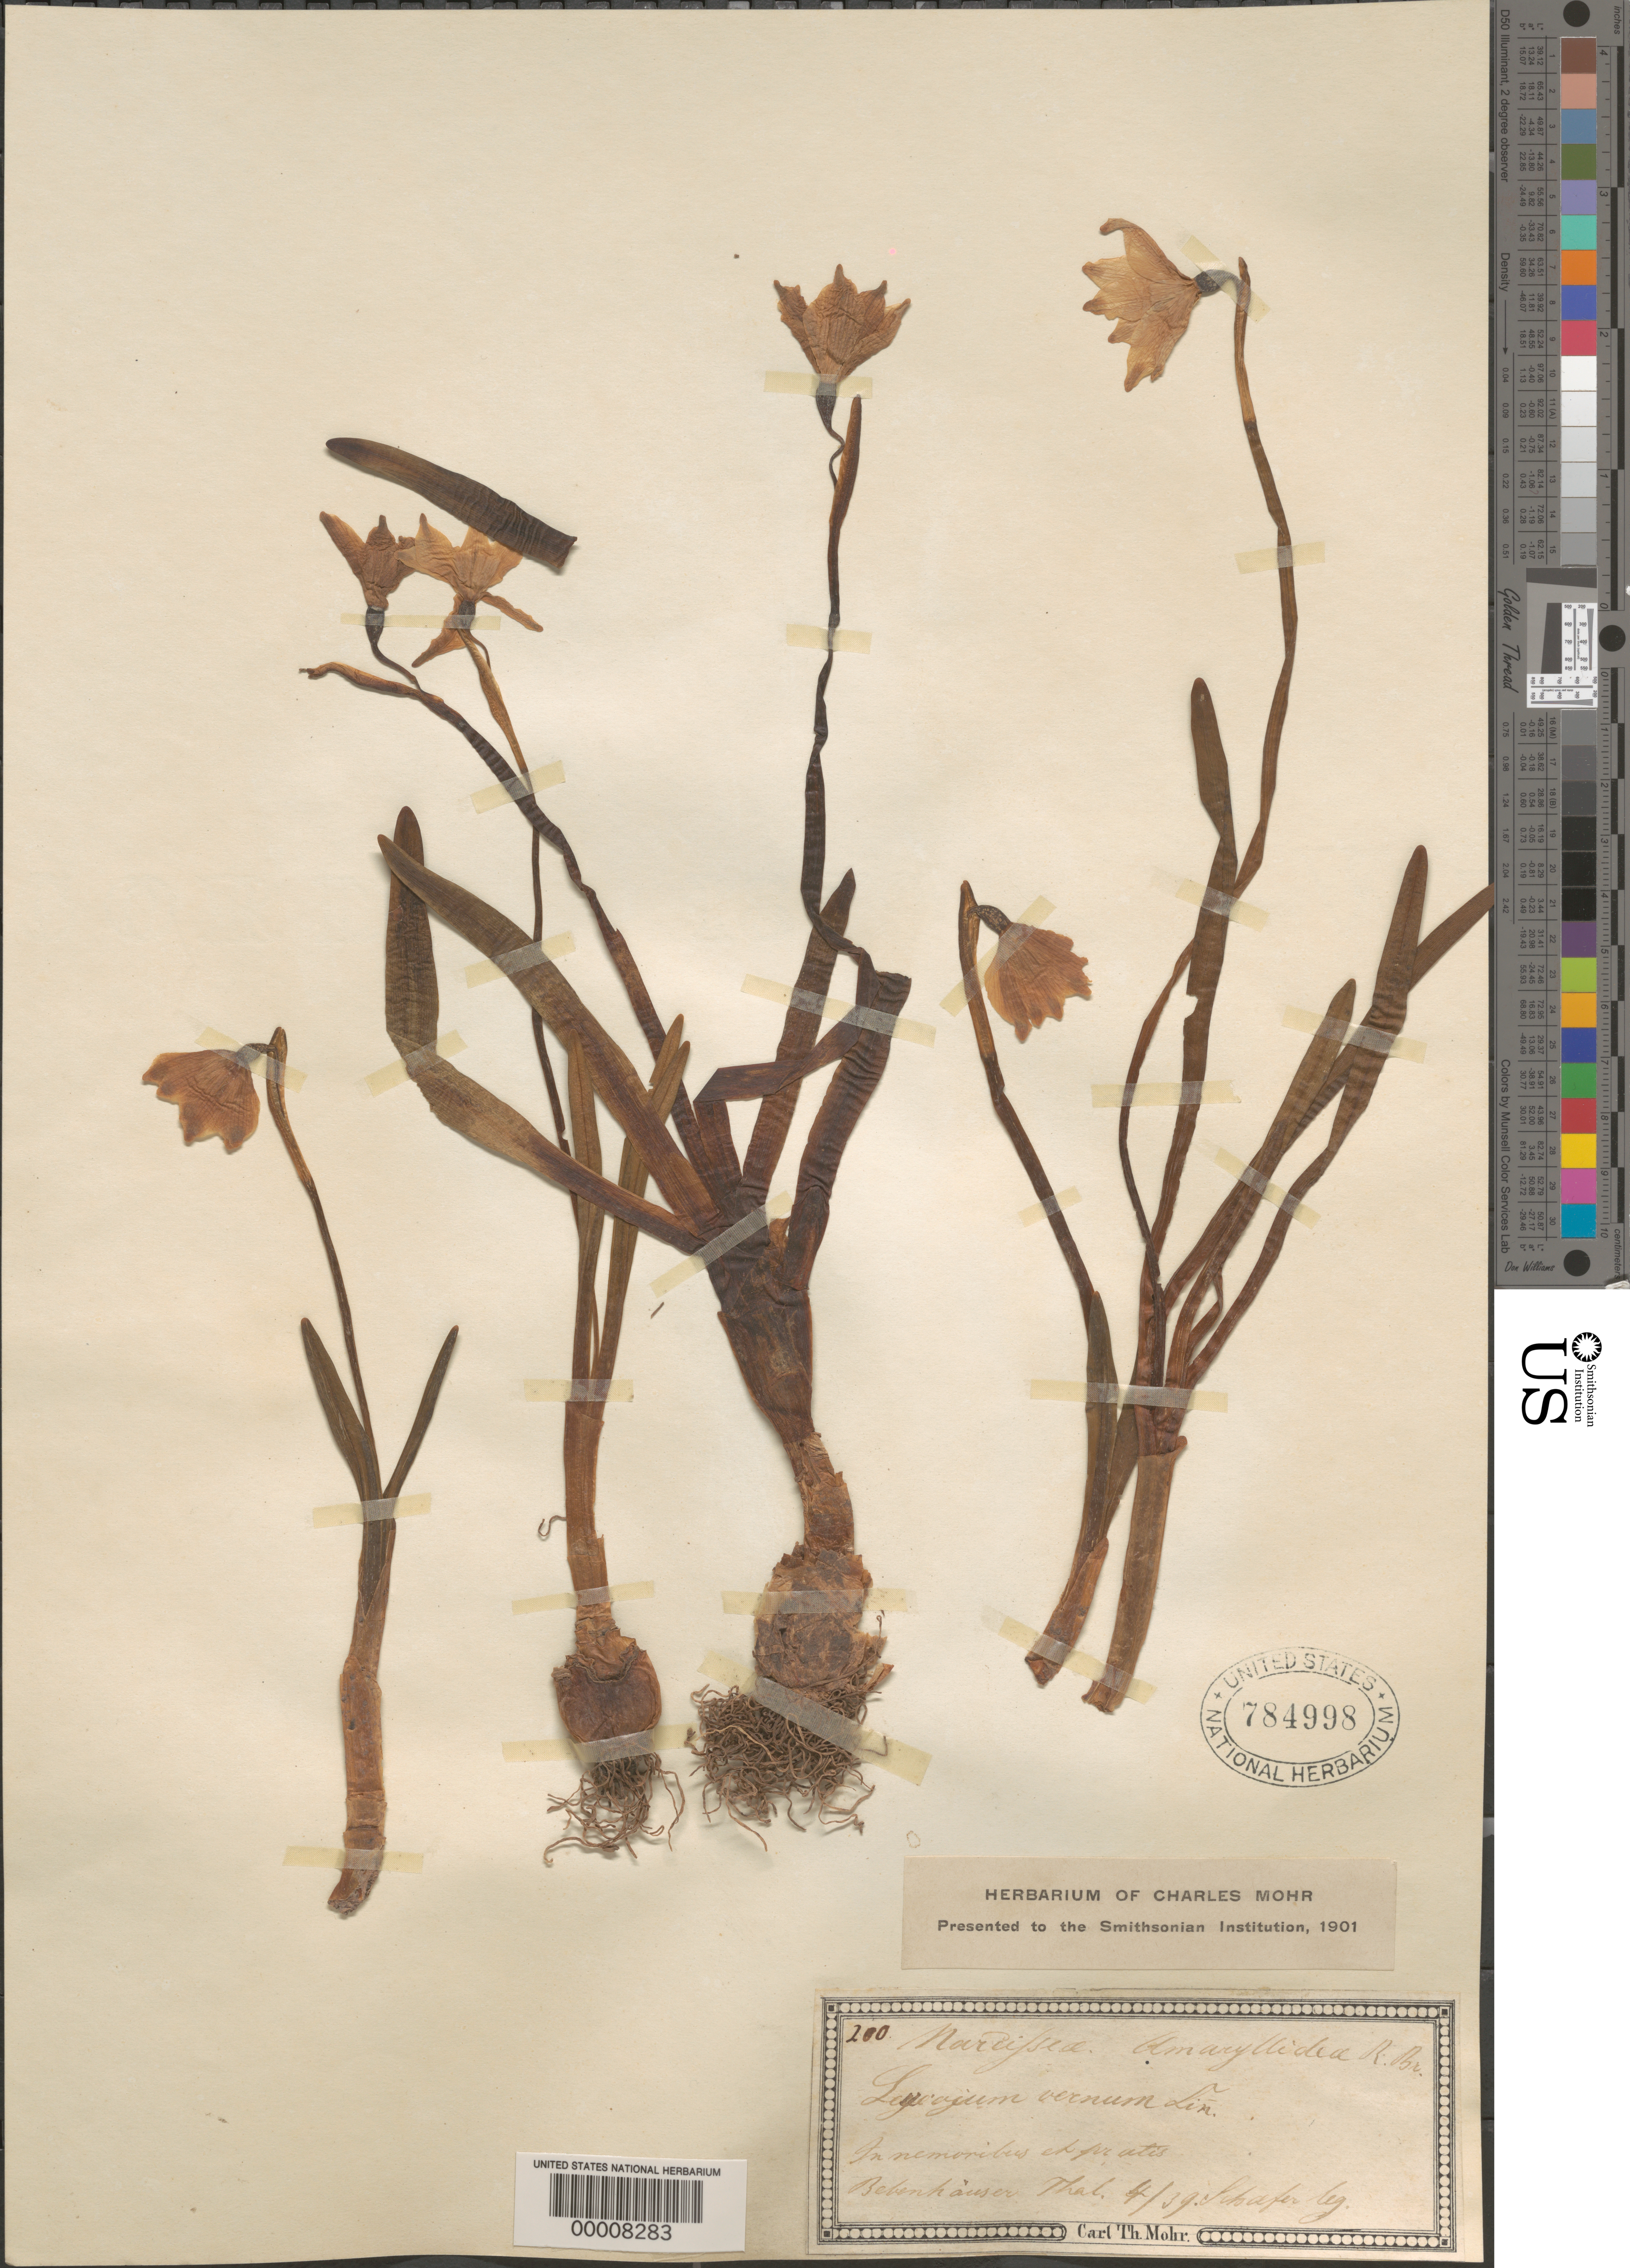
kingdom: Plantae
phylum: Tracheophyta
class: Liliopsida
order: Asparagales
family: Amaryllidaceae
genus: Leucojum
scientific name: Leucojum vernum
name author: L.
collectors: -. Schafer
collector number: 200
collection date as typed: Apr 1839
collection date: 1839-04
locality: Bebenhauser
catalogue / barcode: US 784998